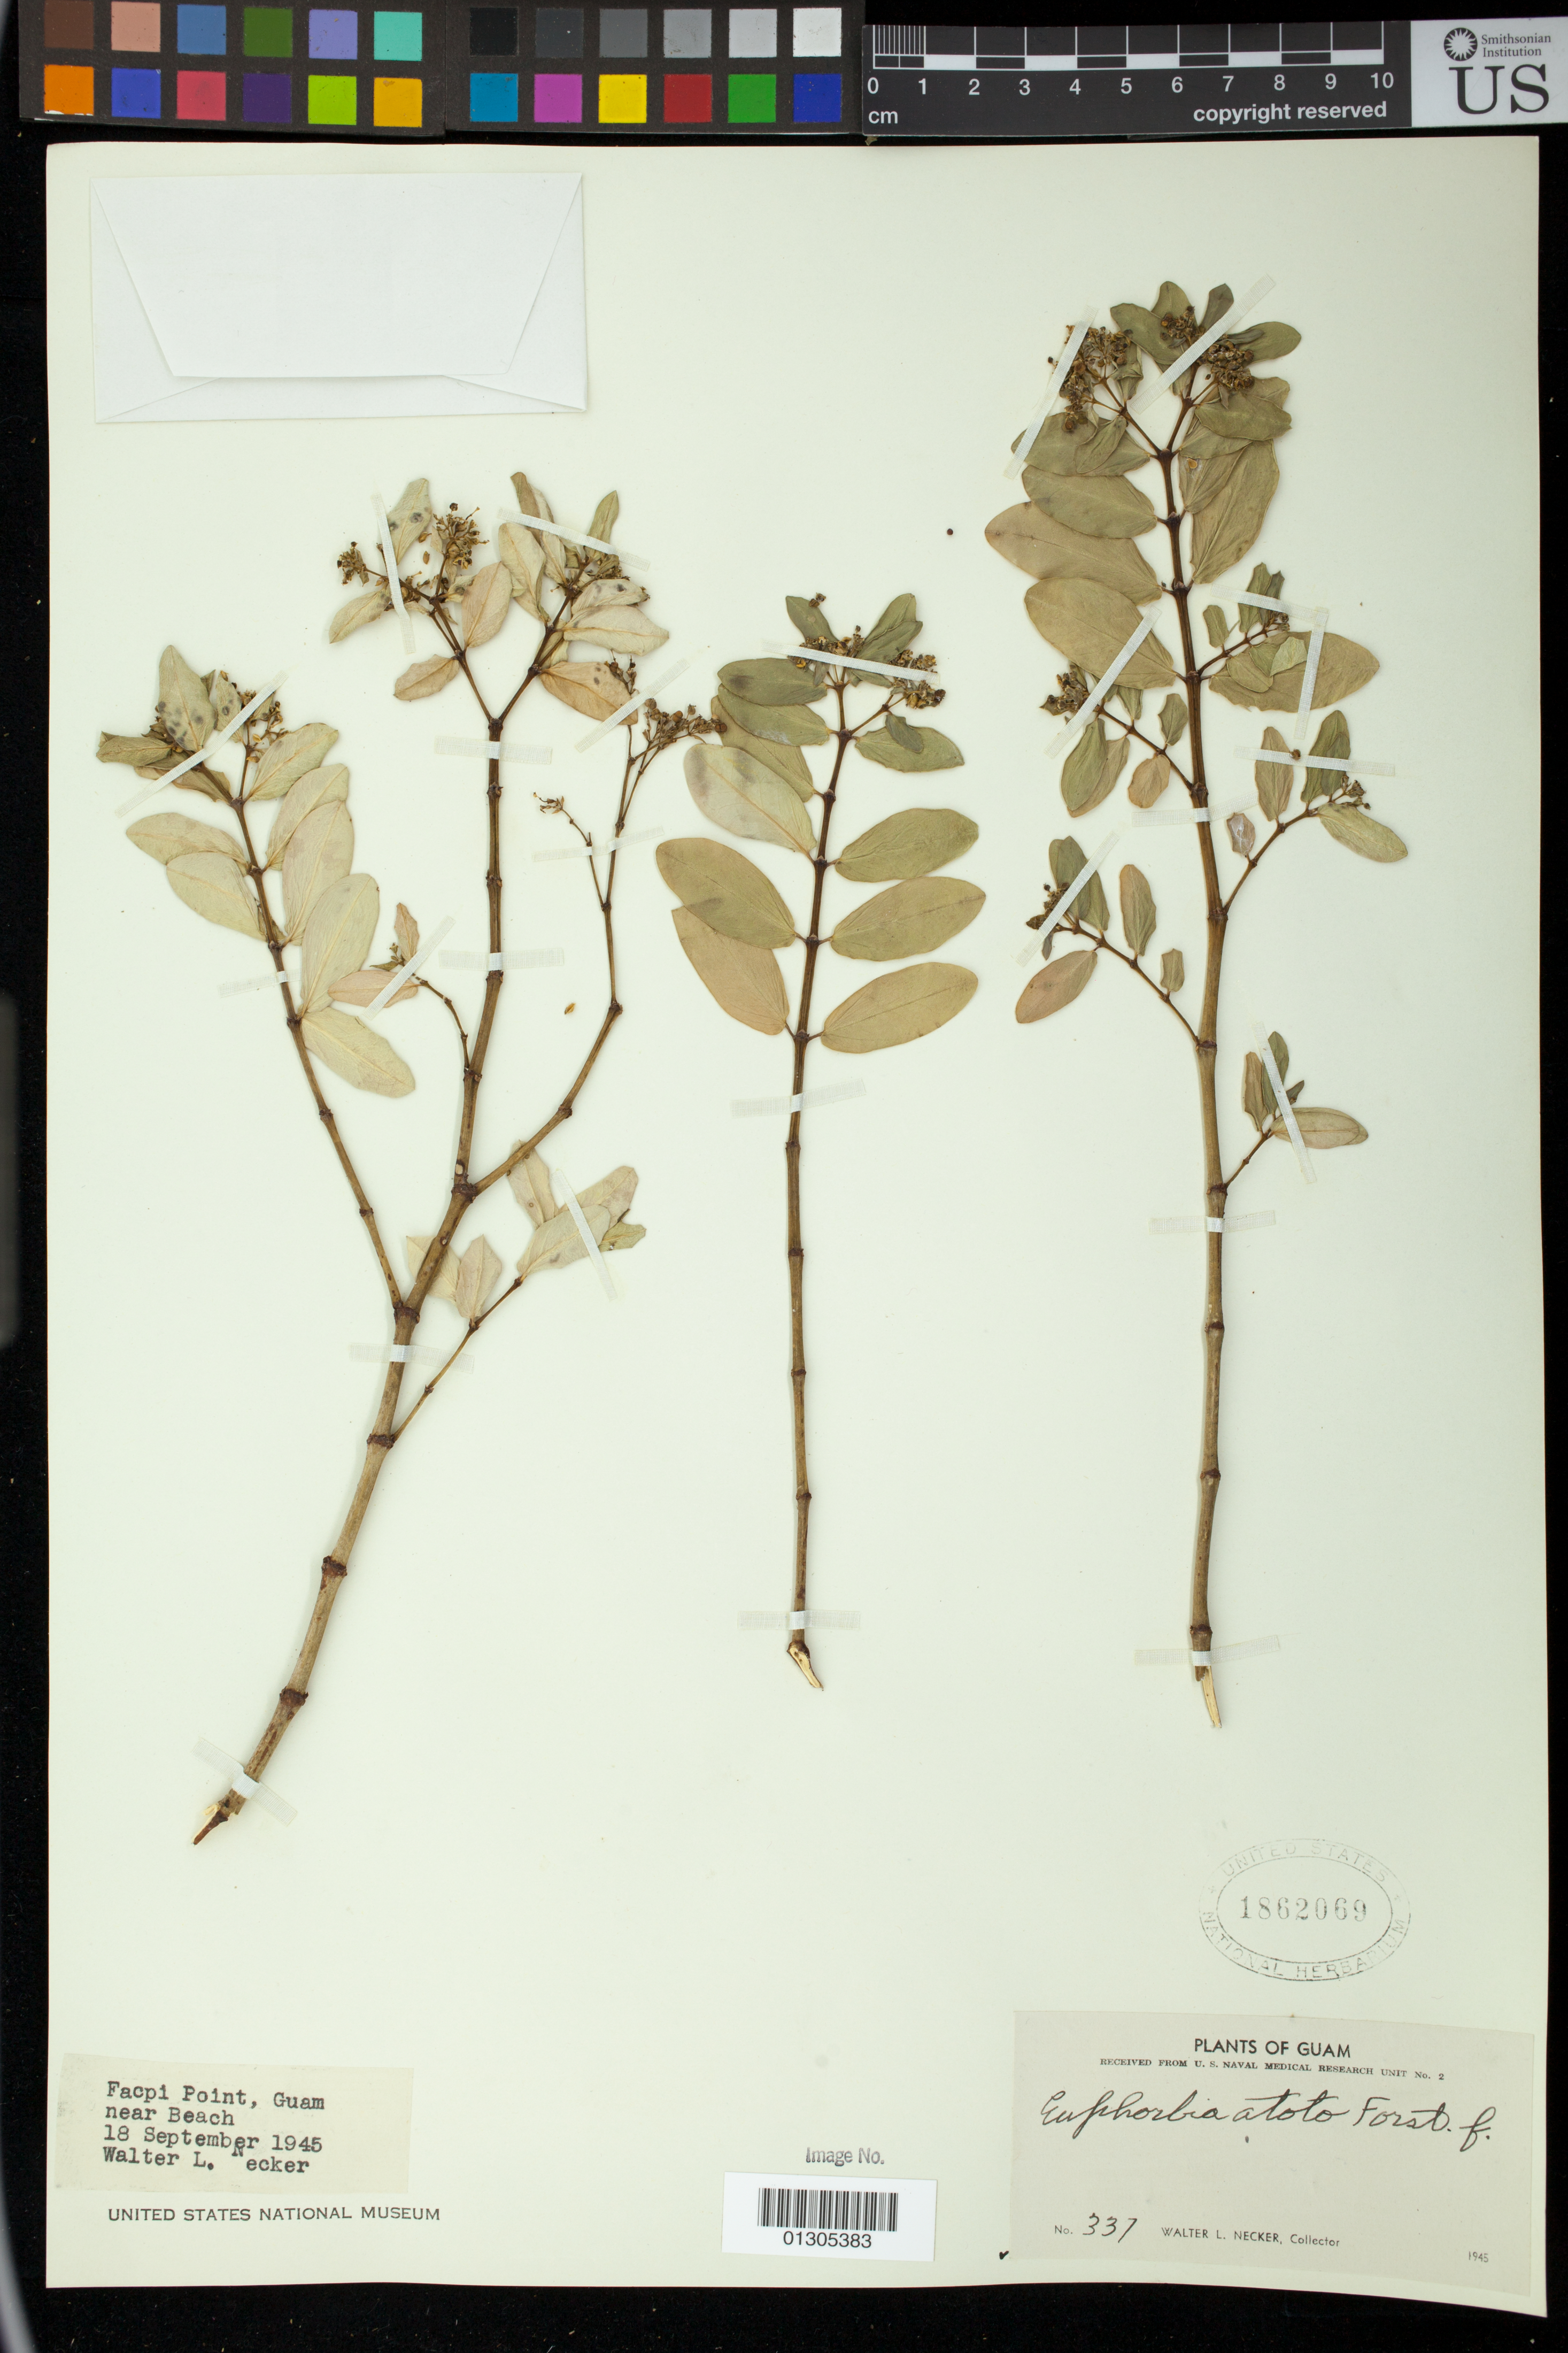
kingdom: Plantae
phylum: Tracheophyta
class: Magnoliopsida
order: Malpighiales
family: Euphorbiaceae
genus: Euphorbia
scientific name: Euphorbia chamissonis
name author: (Klotzsch ex Klotzsch & Garcke) Boiss.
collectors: W. L. Necker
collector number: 337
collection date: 1945-09-18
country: Guam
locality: Facpi Point, near Beach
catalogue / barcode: US 1862069